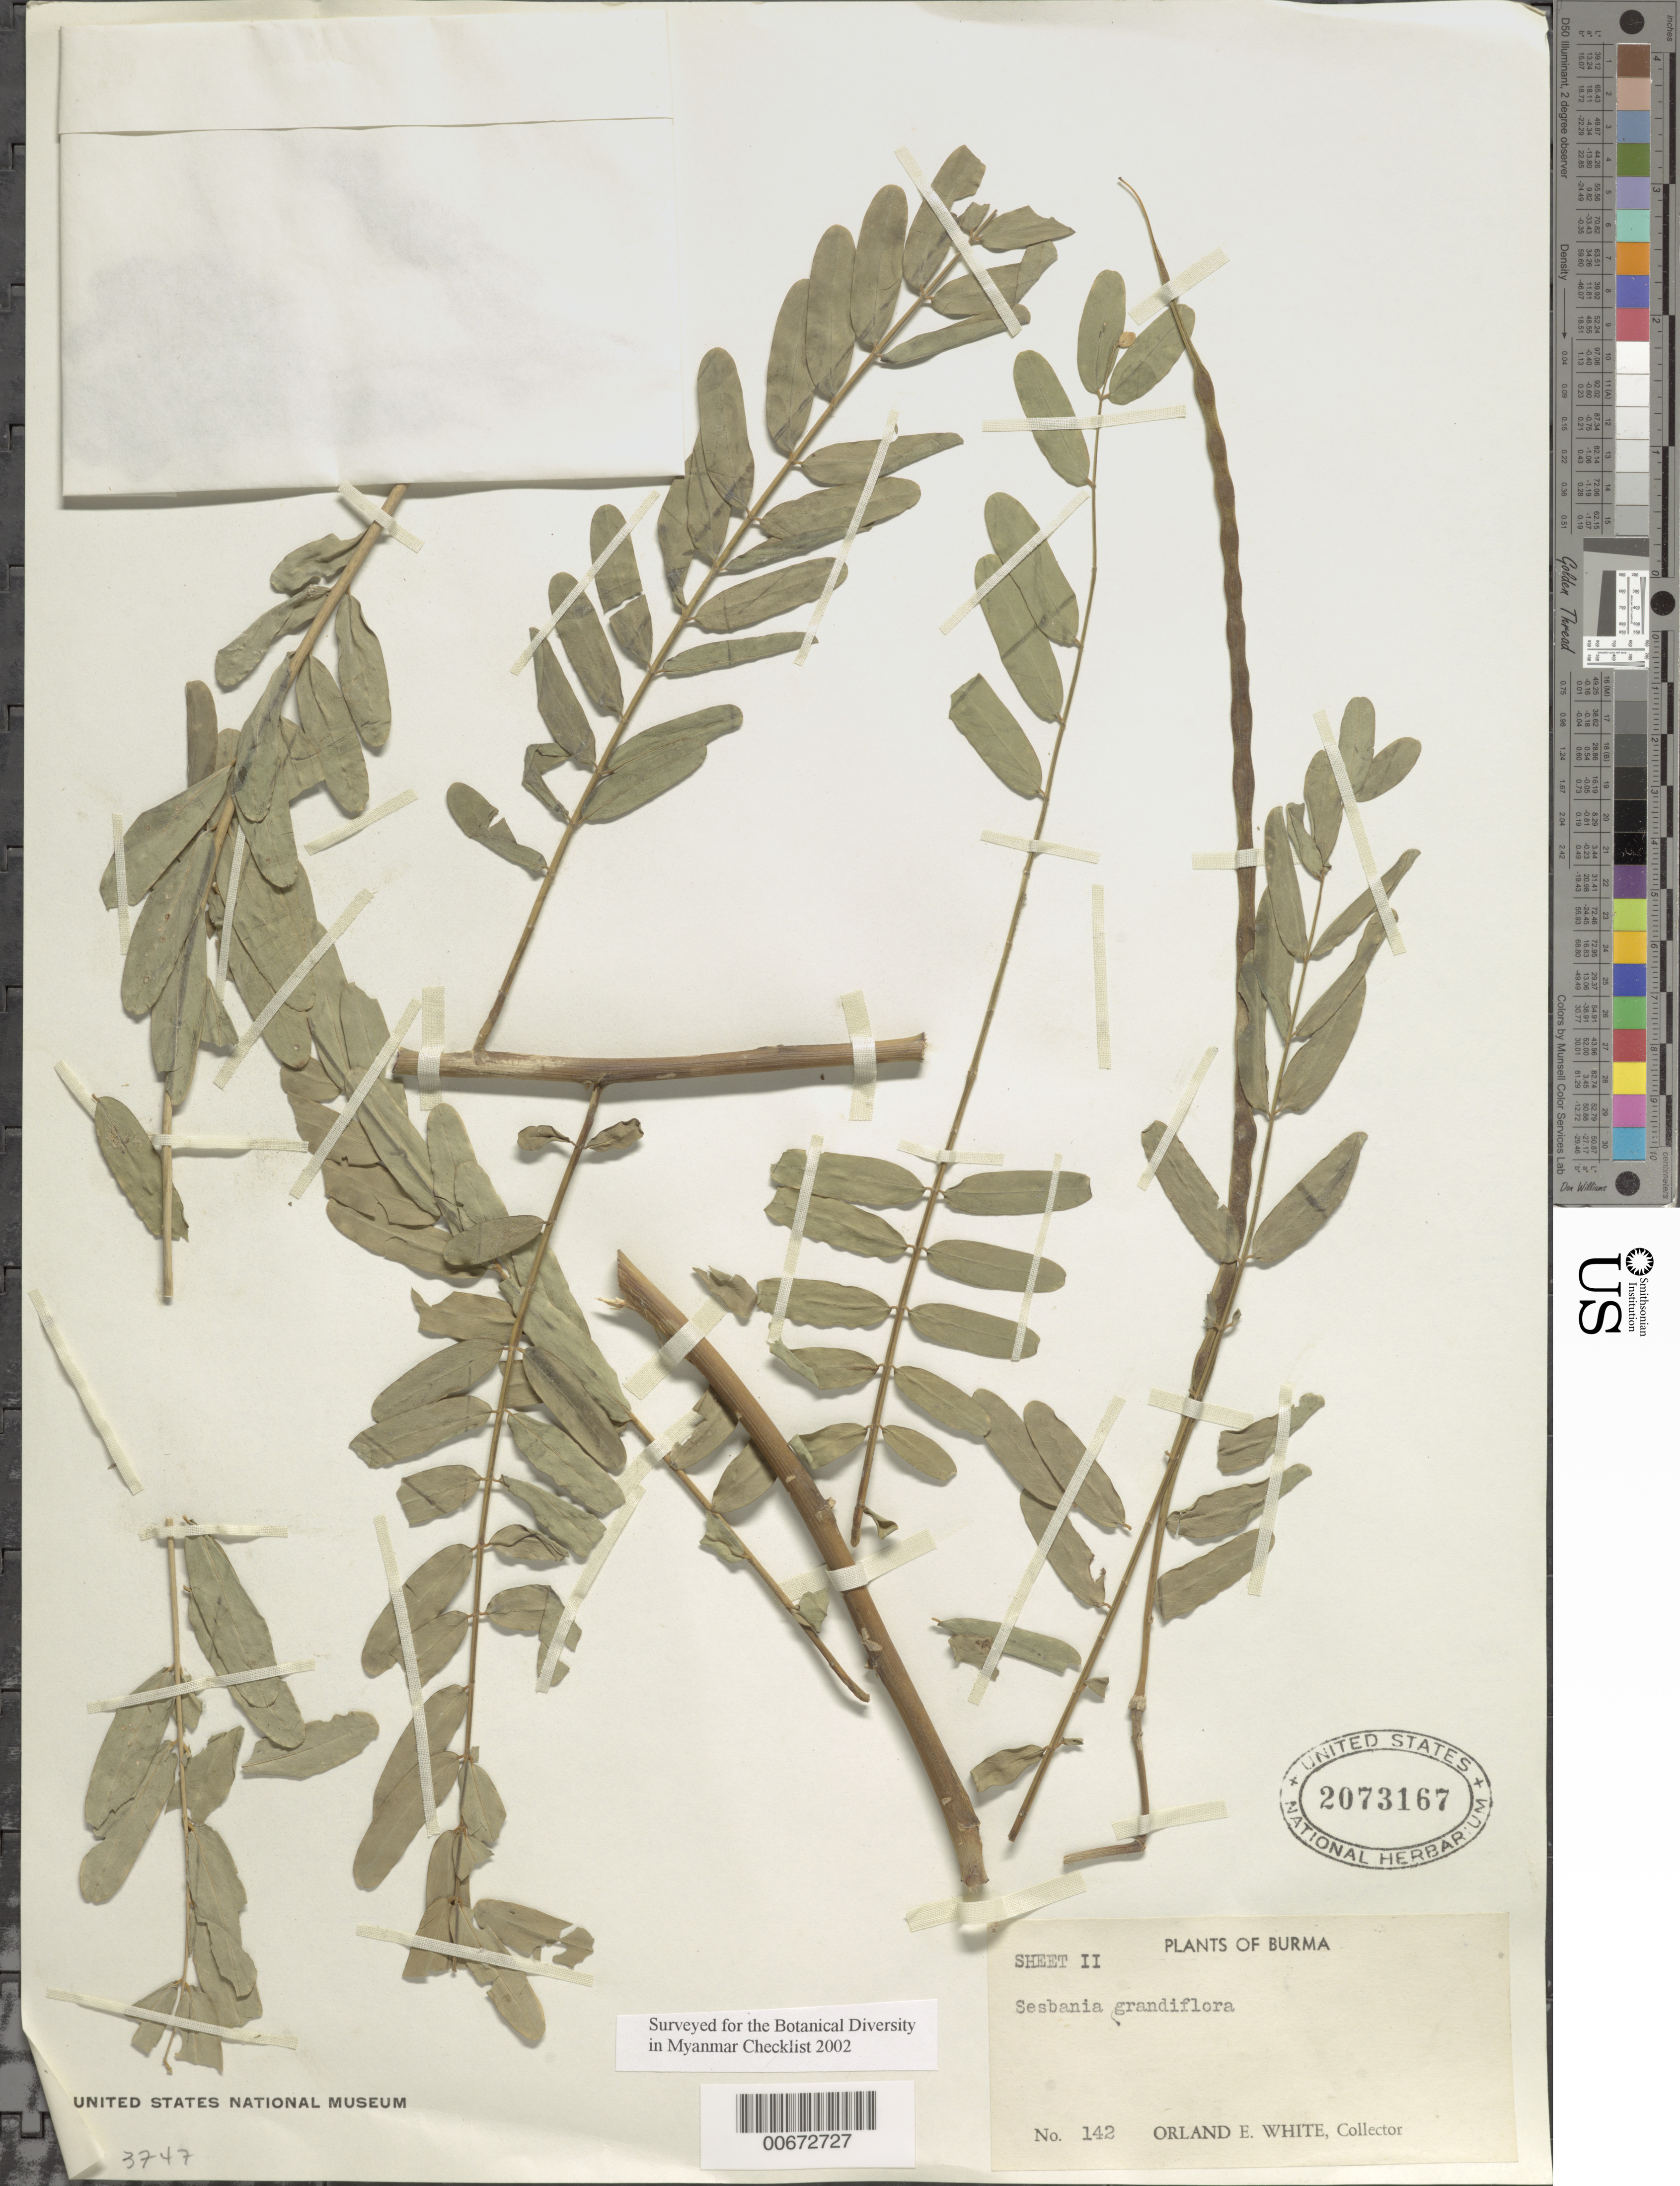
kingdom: Plantae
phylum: Tracheophyta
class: Magnoliopsida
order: Fabales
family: Fabaceae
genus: Sesbania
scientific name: Sesbania grandiflora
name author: (L.) Poir.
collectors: O. E. White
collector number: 142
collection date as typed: Nov 1950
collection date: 1950-11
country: Myanmar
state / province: Mandalay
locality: Mandalay.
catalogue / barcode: US 2073167